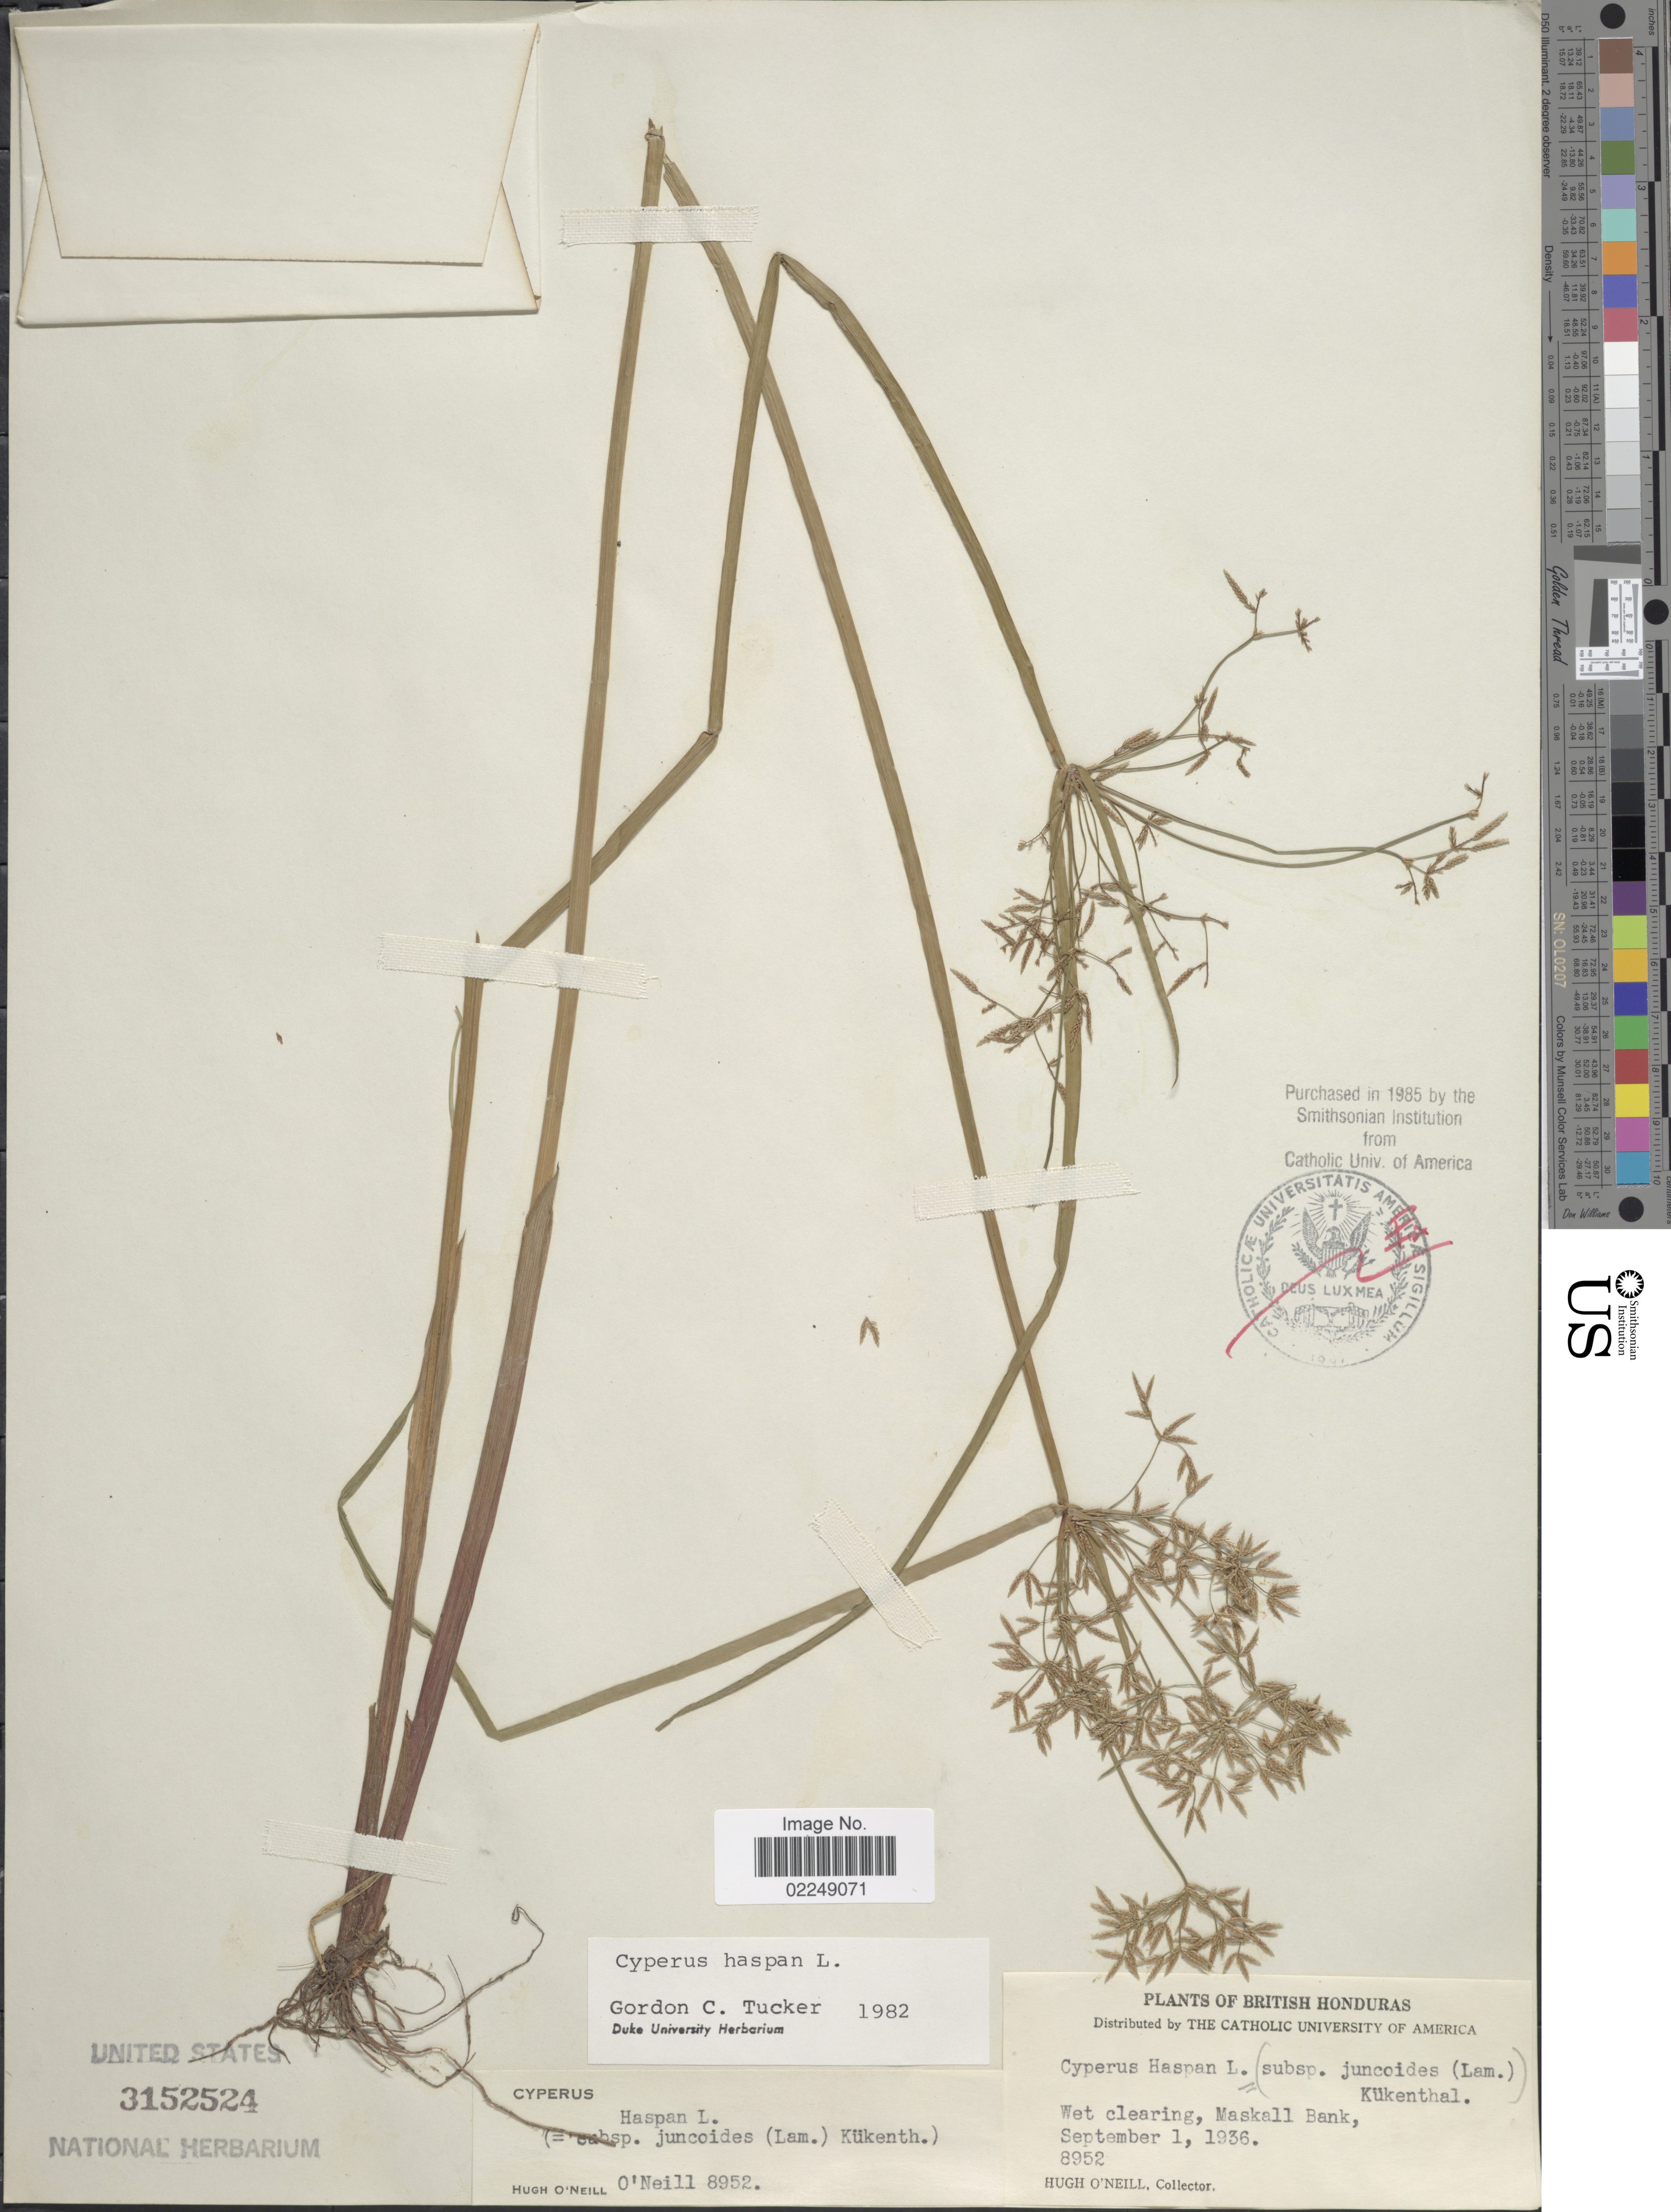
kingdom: Plantae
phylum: Tracheophyta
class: Liliopsida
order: Poales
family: Cyperaceae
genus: Cyperus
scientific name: Cyperus haspan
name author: L.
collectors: H. O'Neill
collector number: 8952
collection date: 1936-09-01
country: Belize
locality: Wet clearing, Maskall Bank, British Honduras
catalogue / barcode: US 3152524